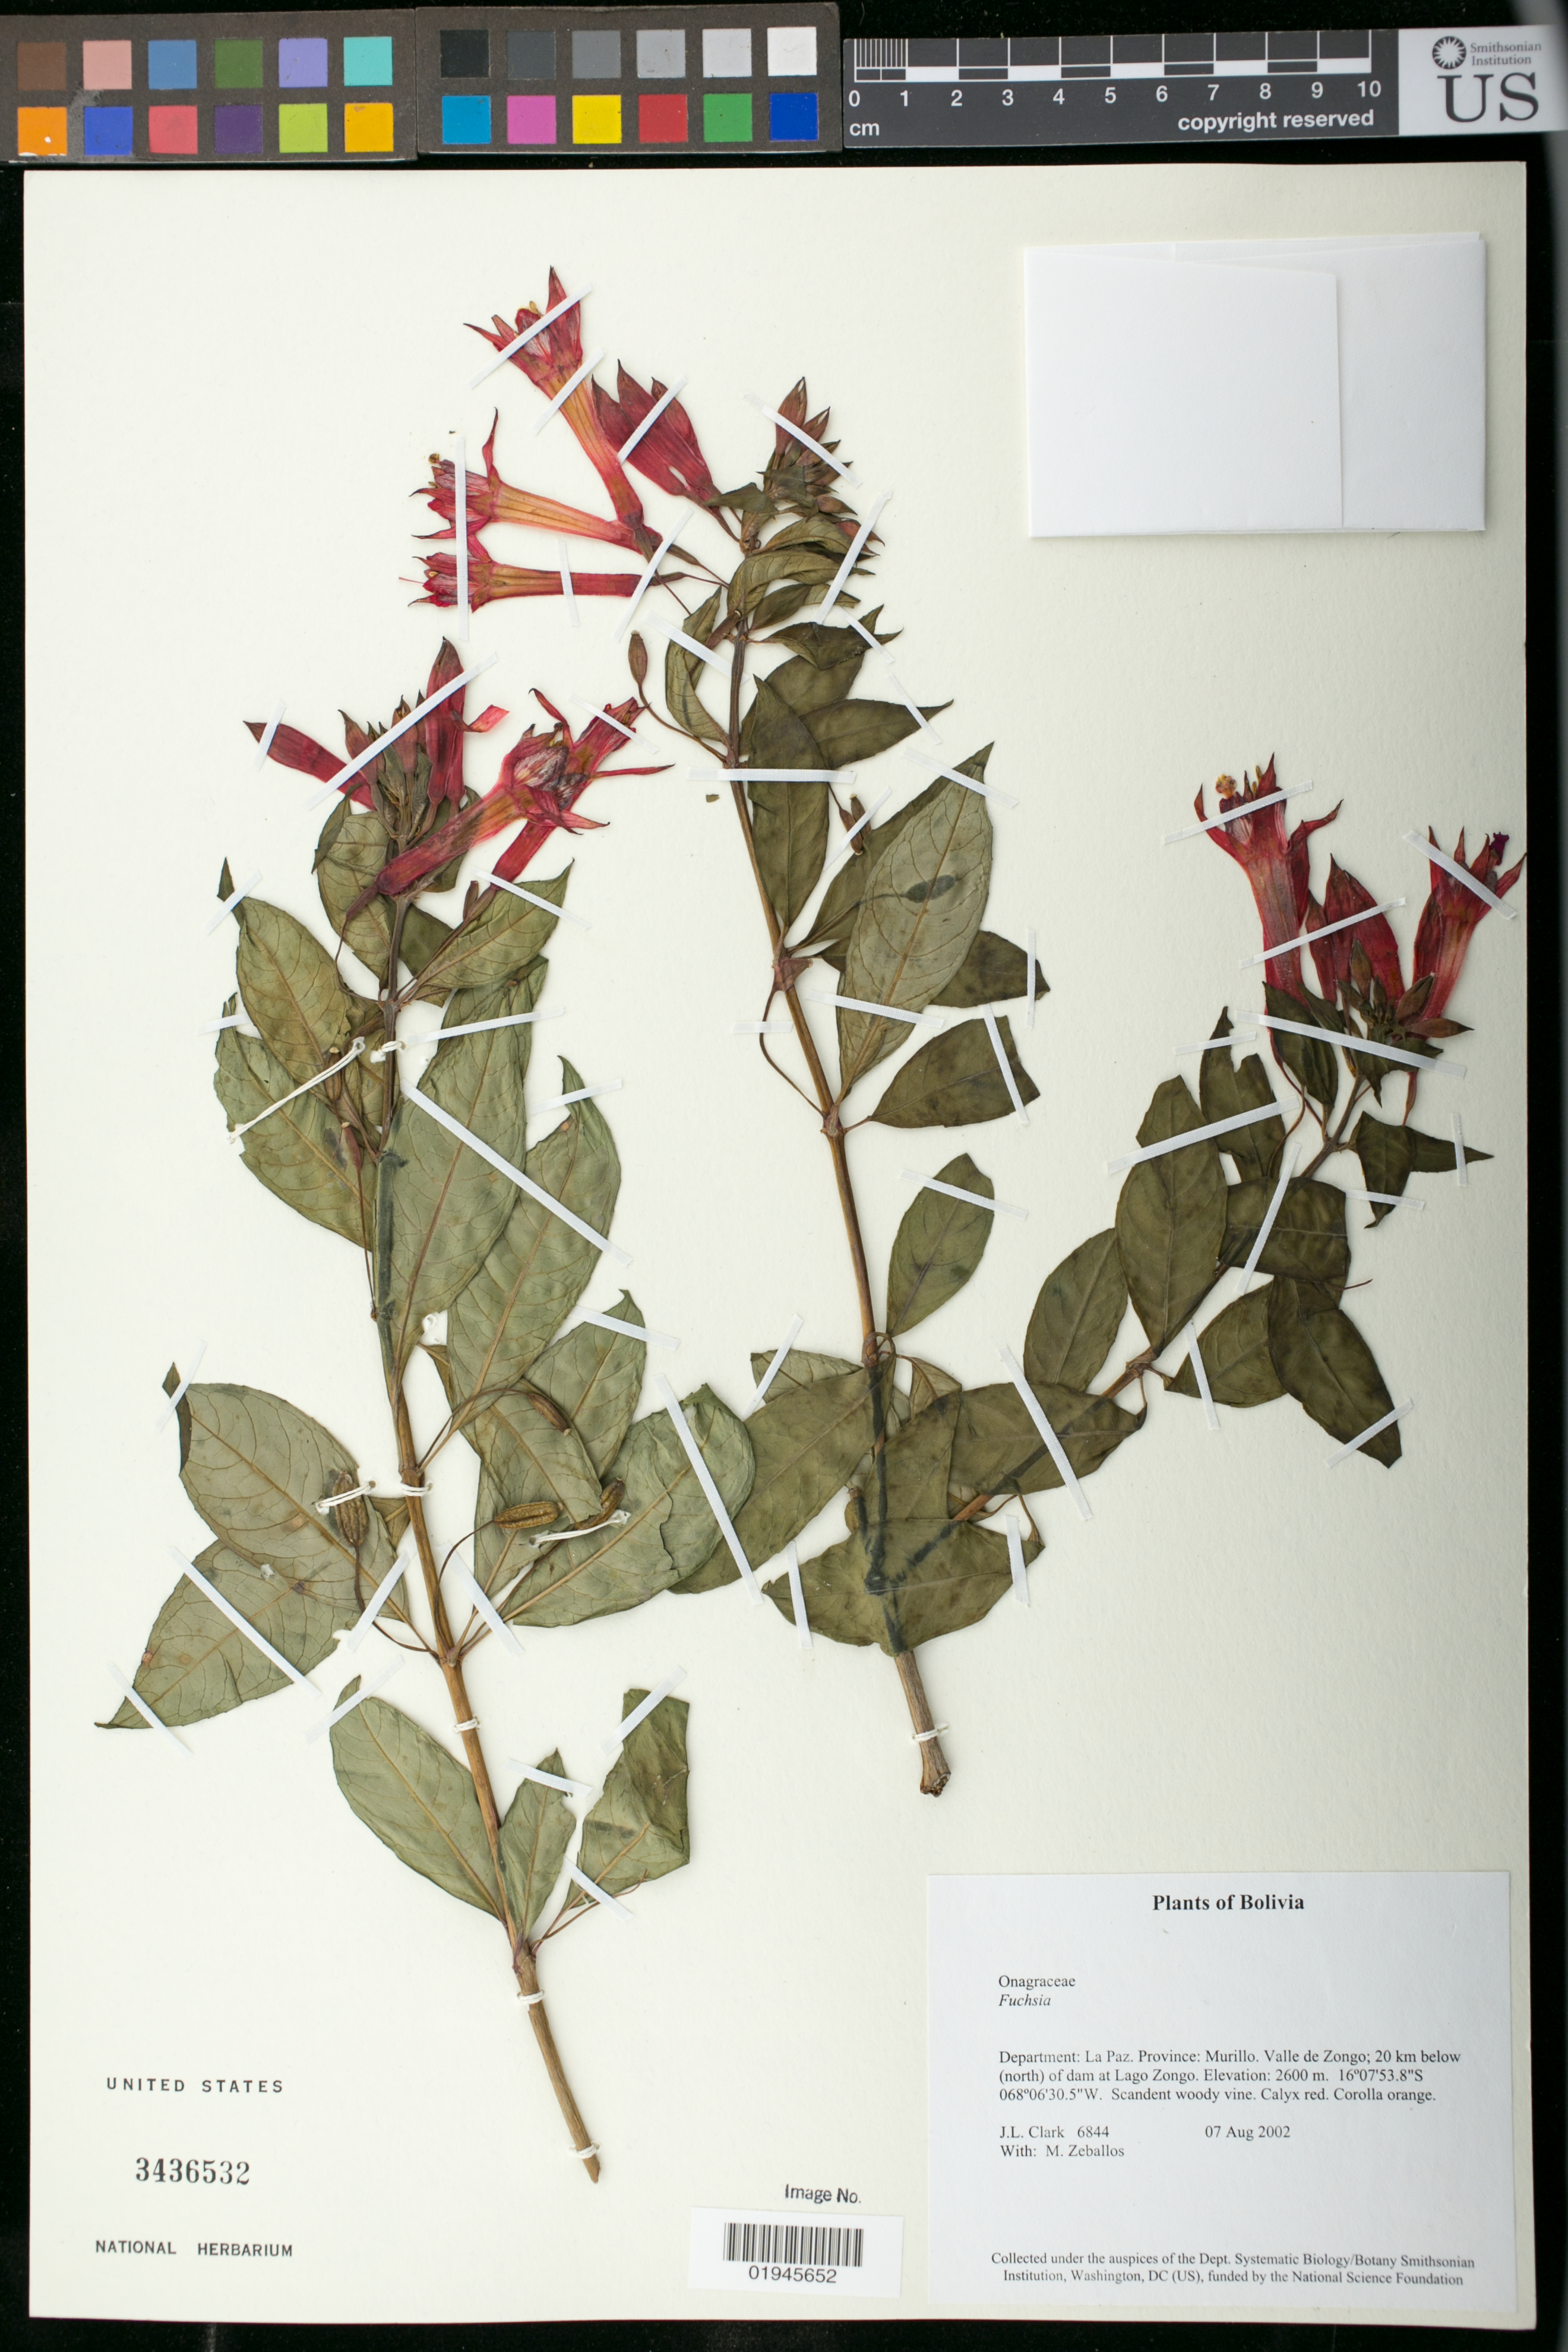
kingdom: Plantae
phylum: Tracheophyta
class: Magnoliopsida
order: Myrtales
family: Onagraceae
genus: Fuchsia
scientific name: Fuchsia denticulata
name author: Ruiz & Pav.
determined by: Berry, P. E., (WIS), University of Wisconsin - Madison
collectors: J. L. Clark & M. Zeballos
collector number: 6844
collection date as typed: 07 Aug 2002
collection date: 2002-08-07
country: Bolivia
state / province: La Paz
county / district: Murillo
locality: Valle de Zongo; 20 km below (north) of dam at Lago Zongo.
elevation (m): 2600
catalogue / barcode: US 3436532